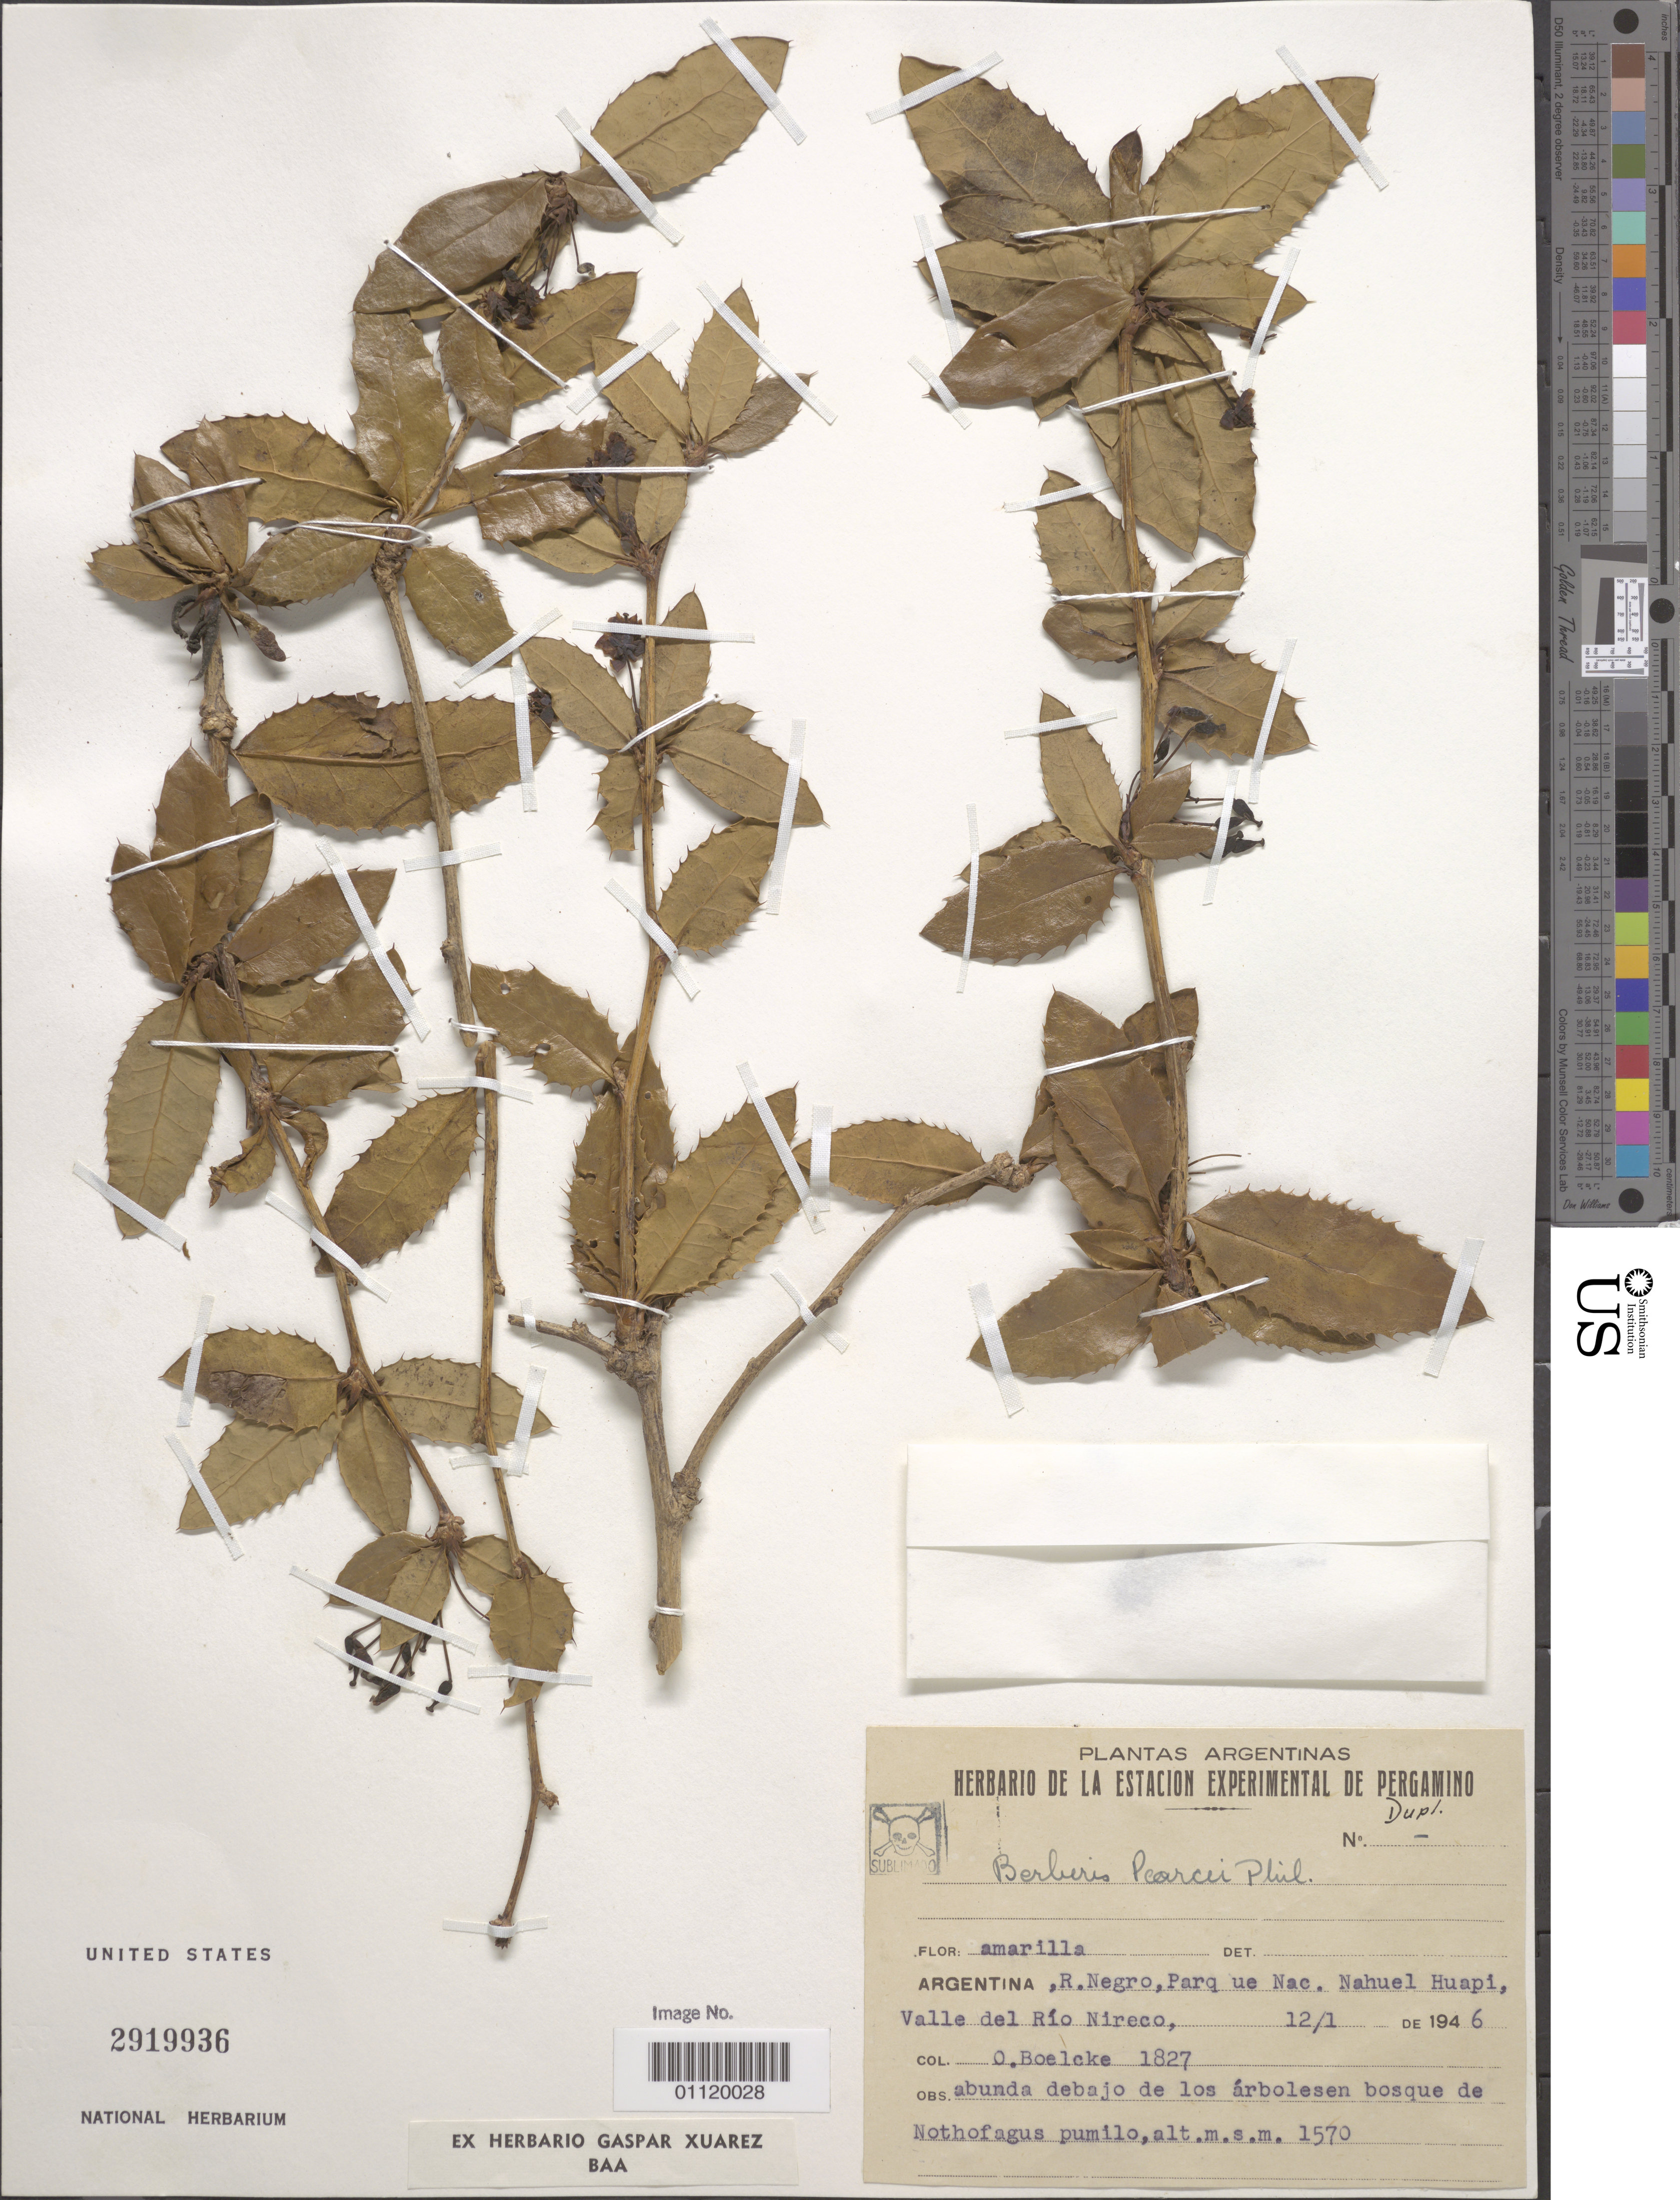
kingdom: Plantae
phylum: Tracheophyta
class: Magnoliopsida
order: Ranunculales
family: Berberidaceae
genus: Berberis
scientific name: Berberis pearcei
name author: Phil.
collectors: O. Boelcke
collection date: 1946-01-12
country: Argentina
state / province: Rio Negro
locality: Nahuel Huapi national Park, Valley of Rio Nireco.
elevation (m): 1570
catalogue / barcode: US 2919936